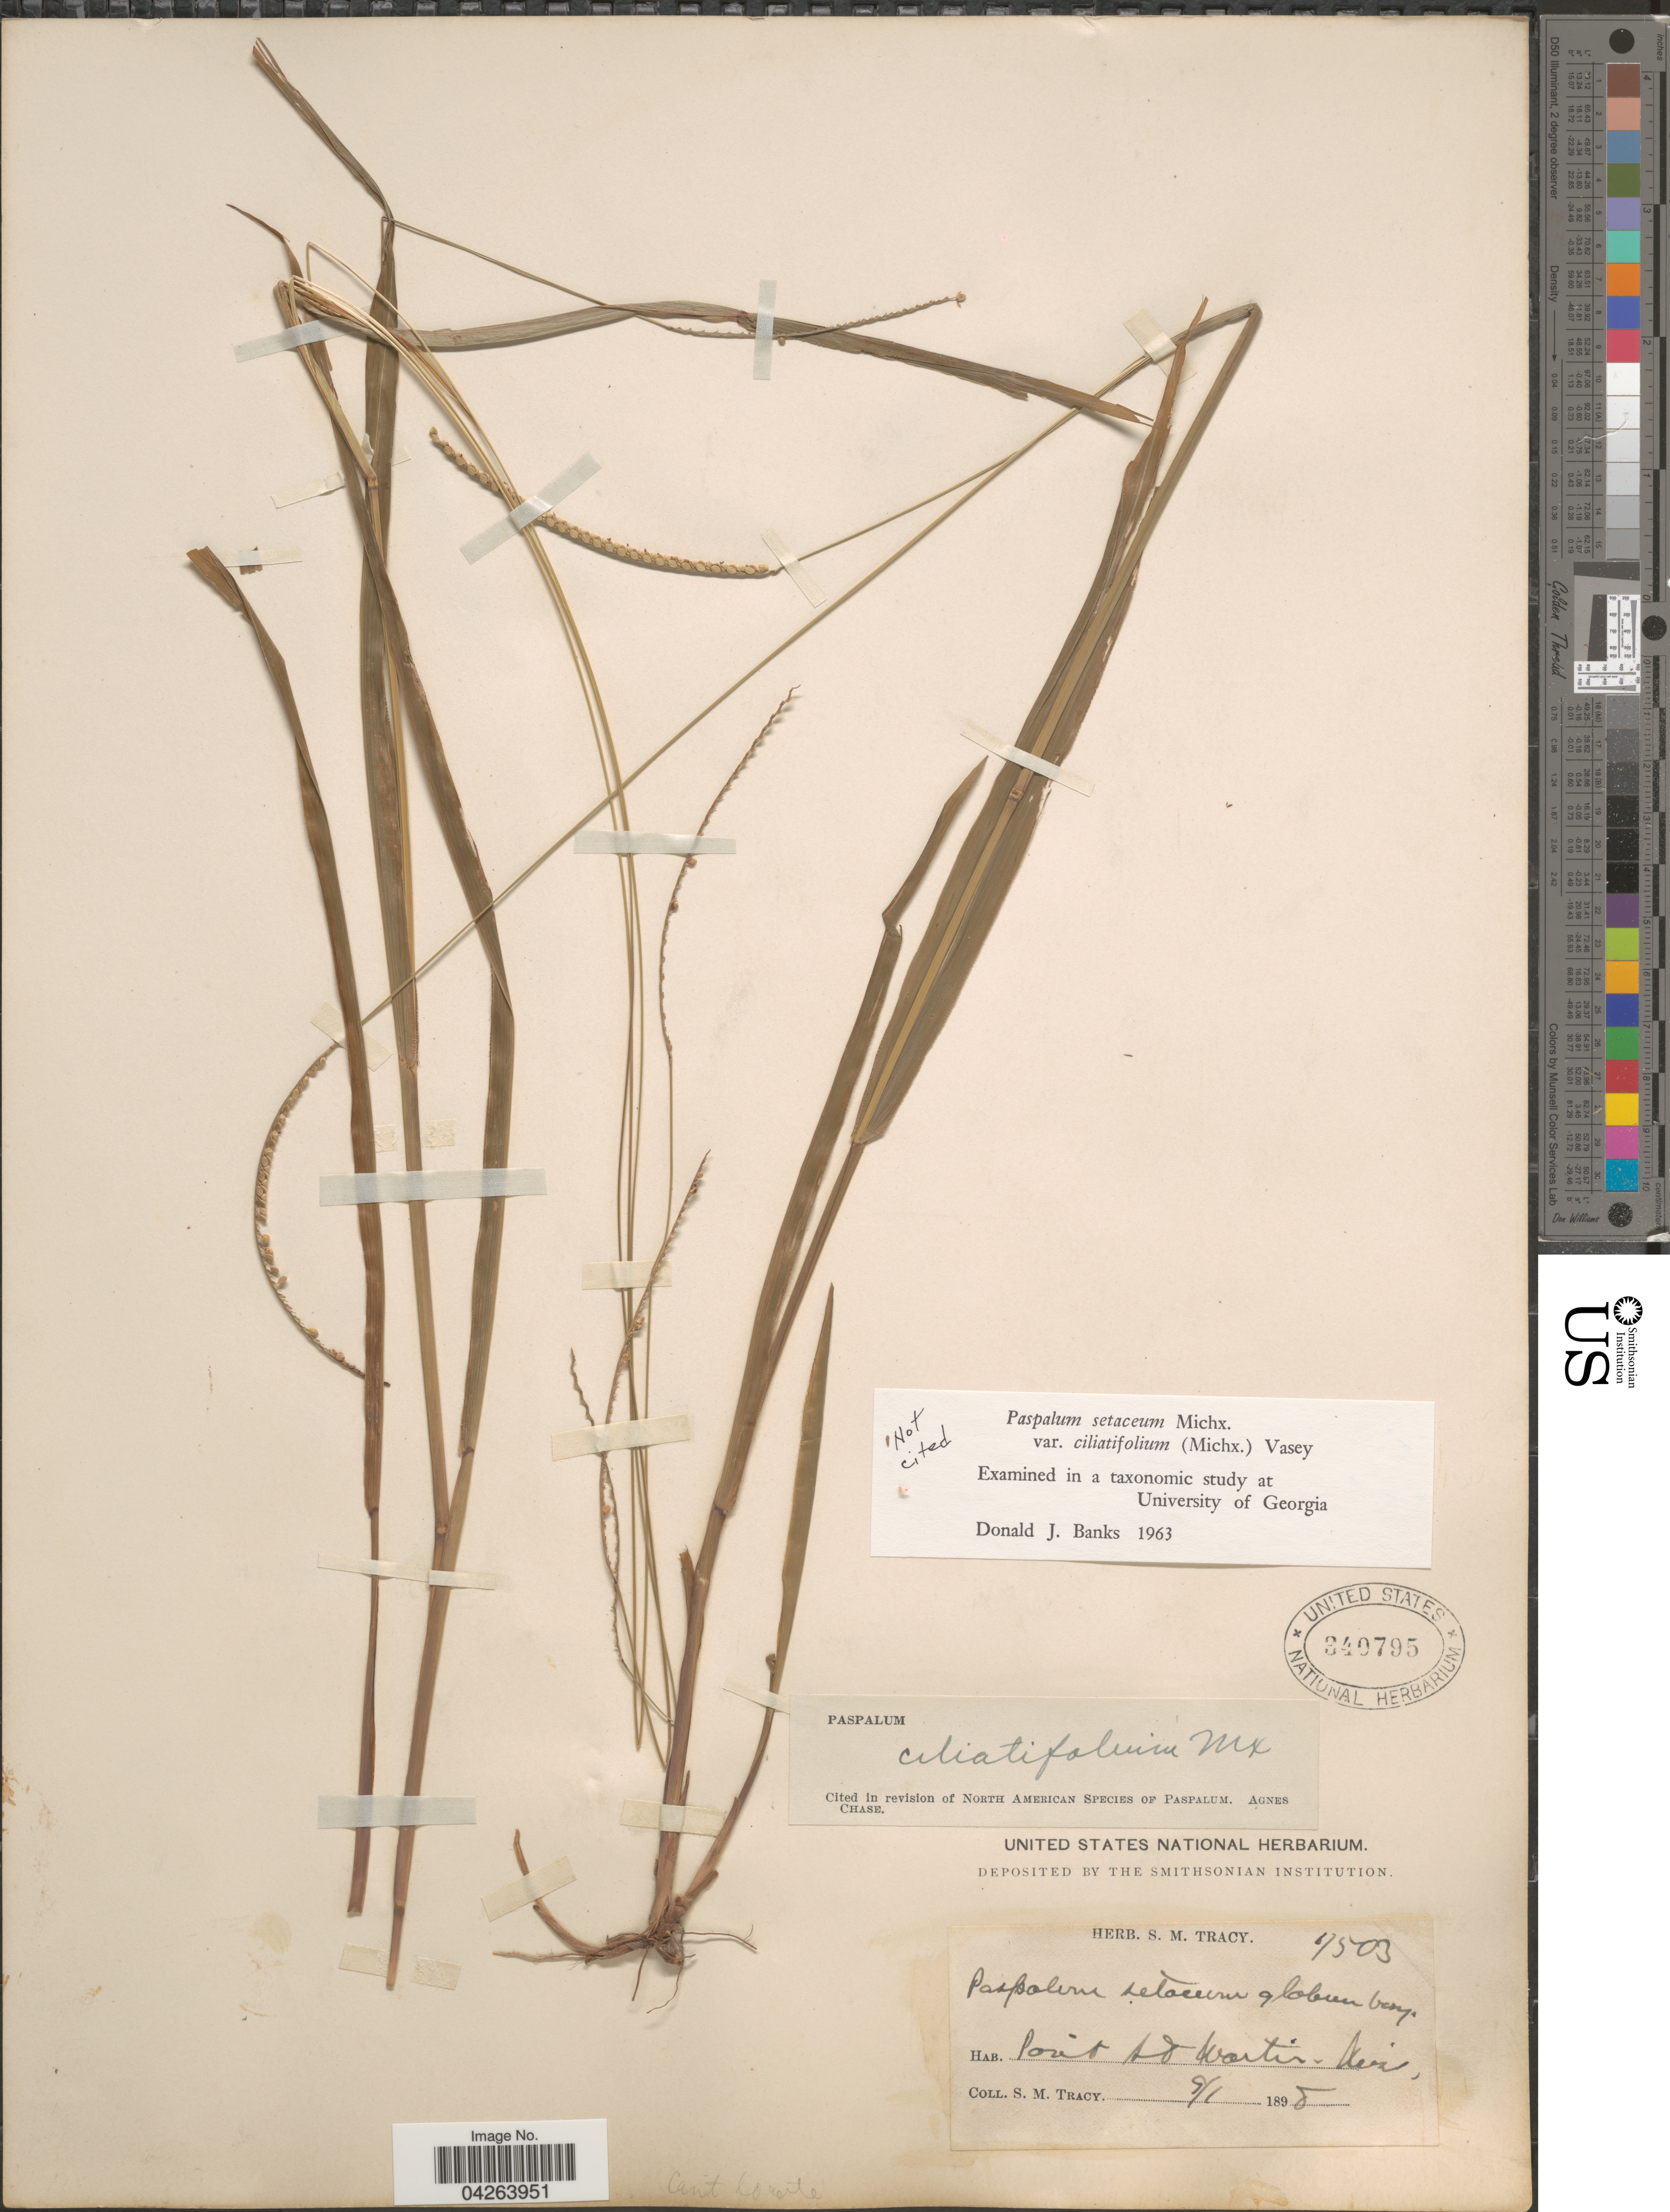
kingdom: Plantae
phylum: Tracheophyta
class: Liliopsida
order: Poales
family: Poaceae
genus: Paspalum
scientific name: Paspalum setaceum var. ciliatifolium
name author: (Michx.) Vasey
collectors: S. M. Tracy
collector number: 17503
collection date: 1898-09-01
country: United States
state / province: Mississippi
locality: Point St. Martin.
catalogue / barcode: US 340795